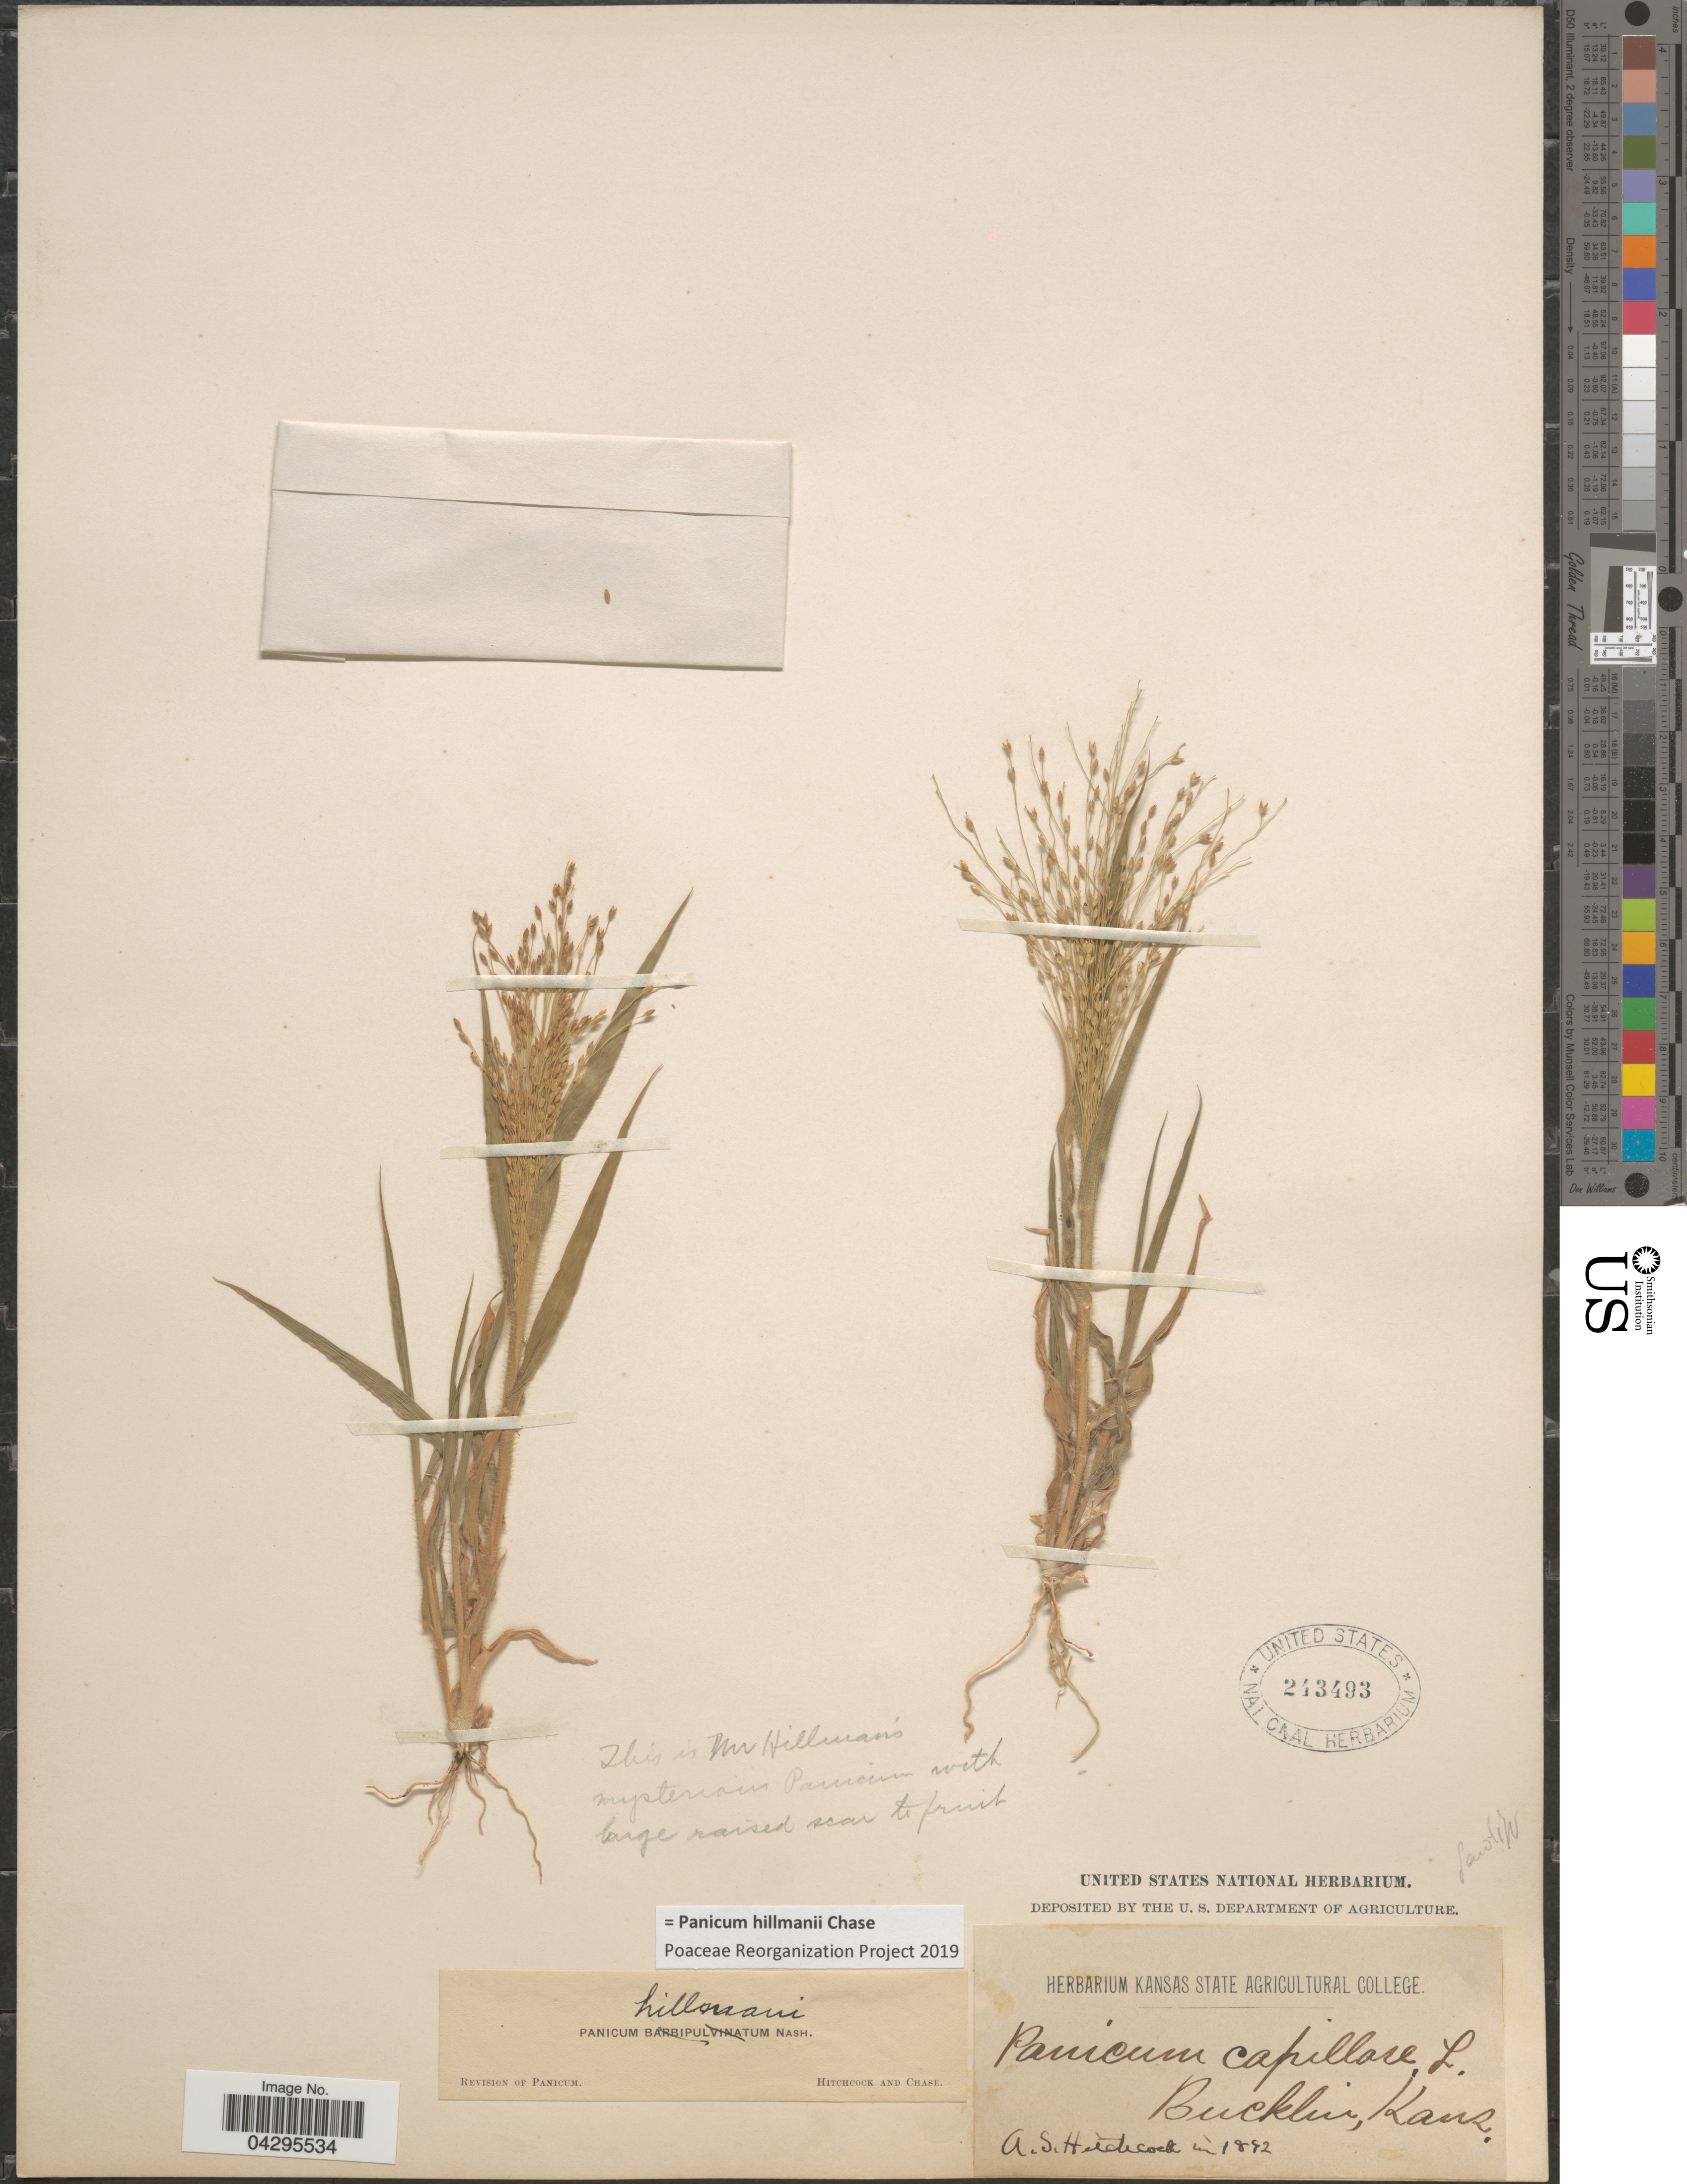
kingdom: Plantae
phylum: Tracheophyta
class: Liliopsida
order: Poales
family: Poaceae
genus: Panicum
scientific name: Panicum hillmanii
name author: Chase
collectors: A. S. Hitchcock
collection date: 1892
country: United States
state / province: Kansas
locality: Bucklin.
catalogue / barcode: US 243493